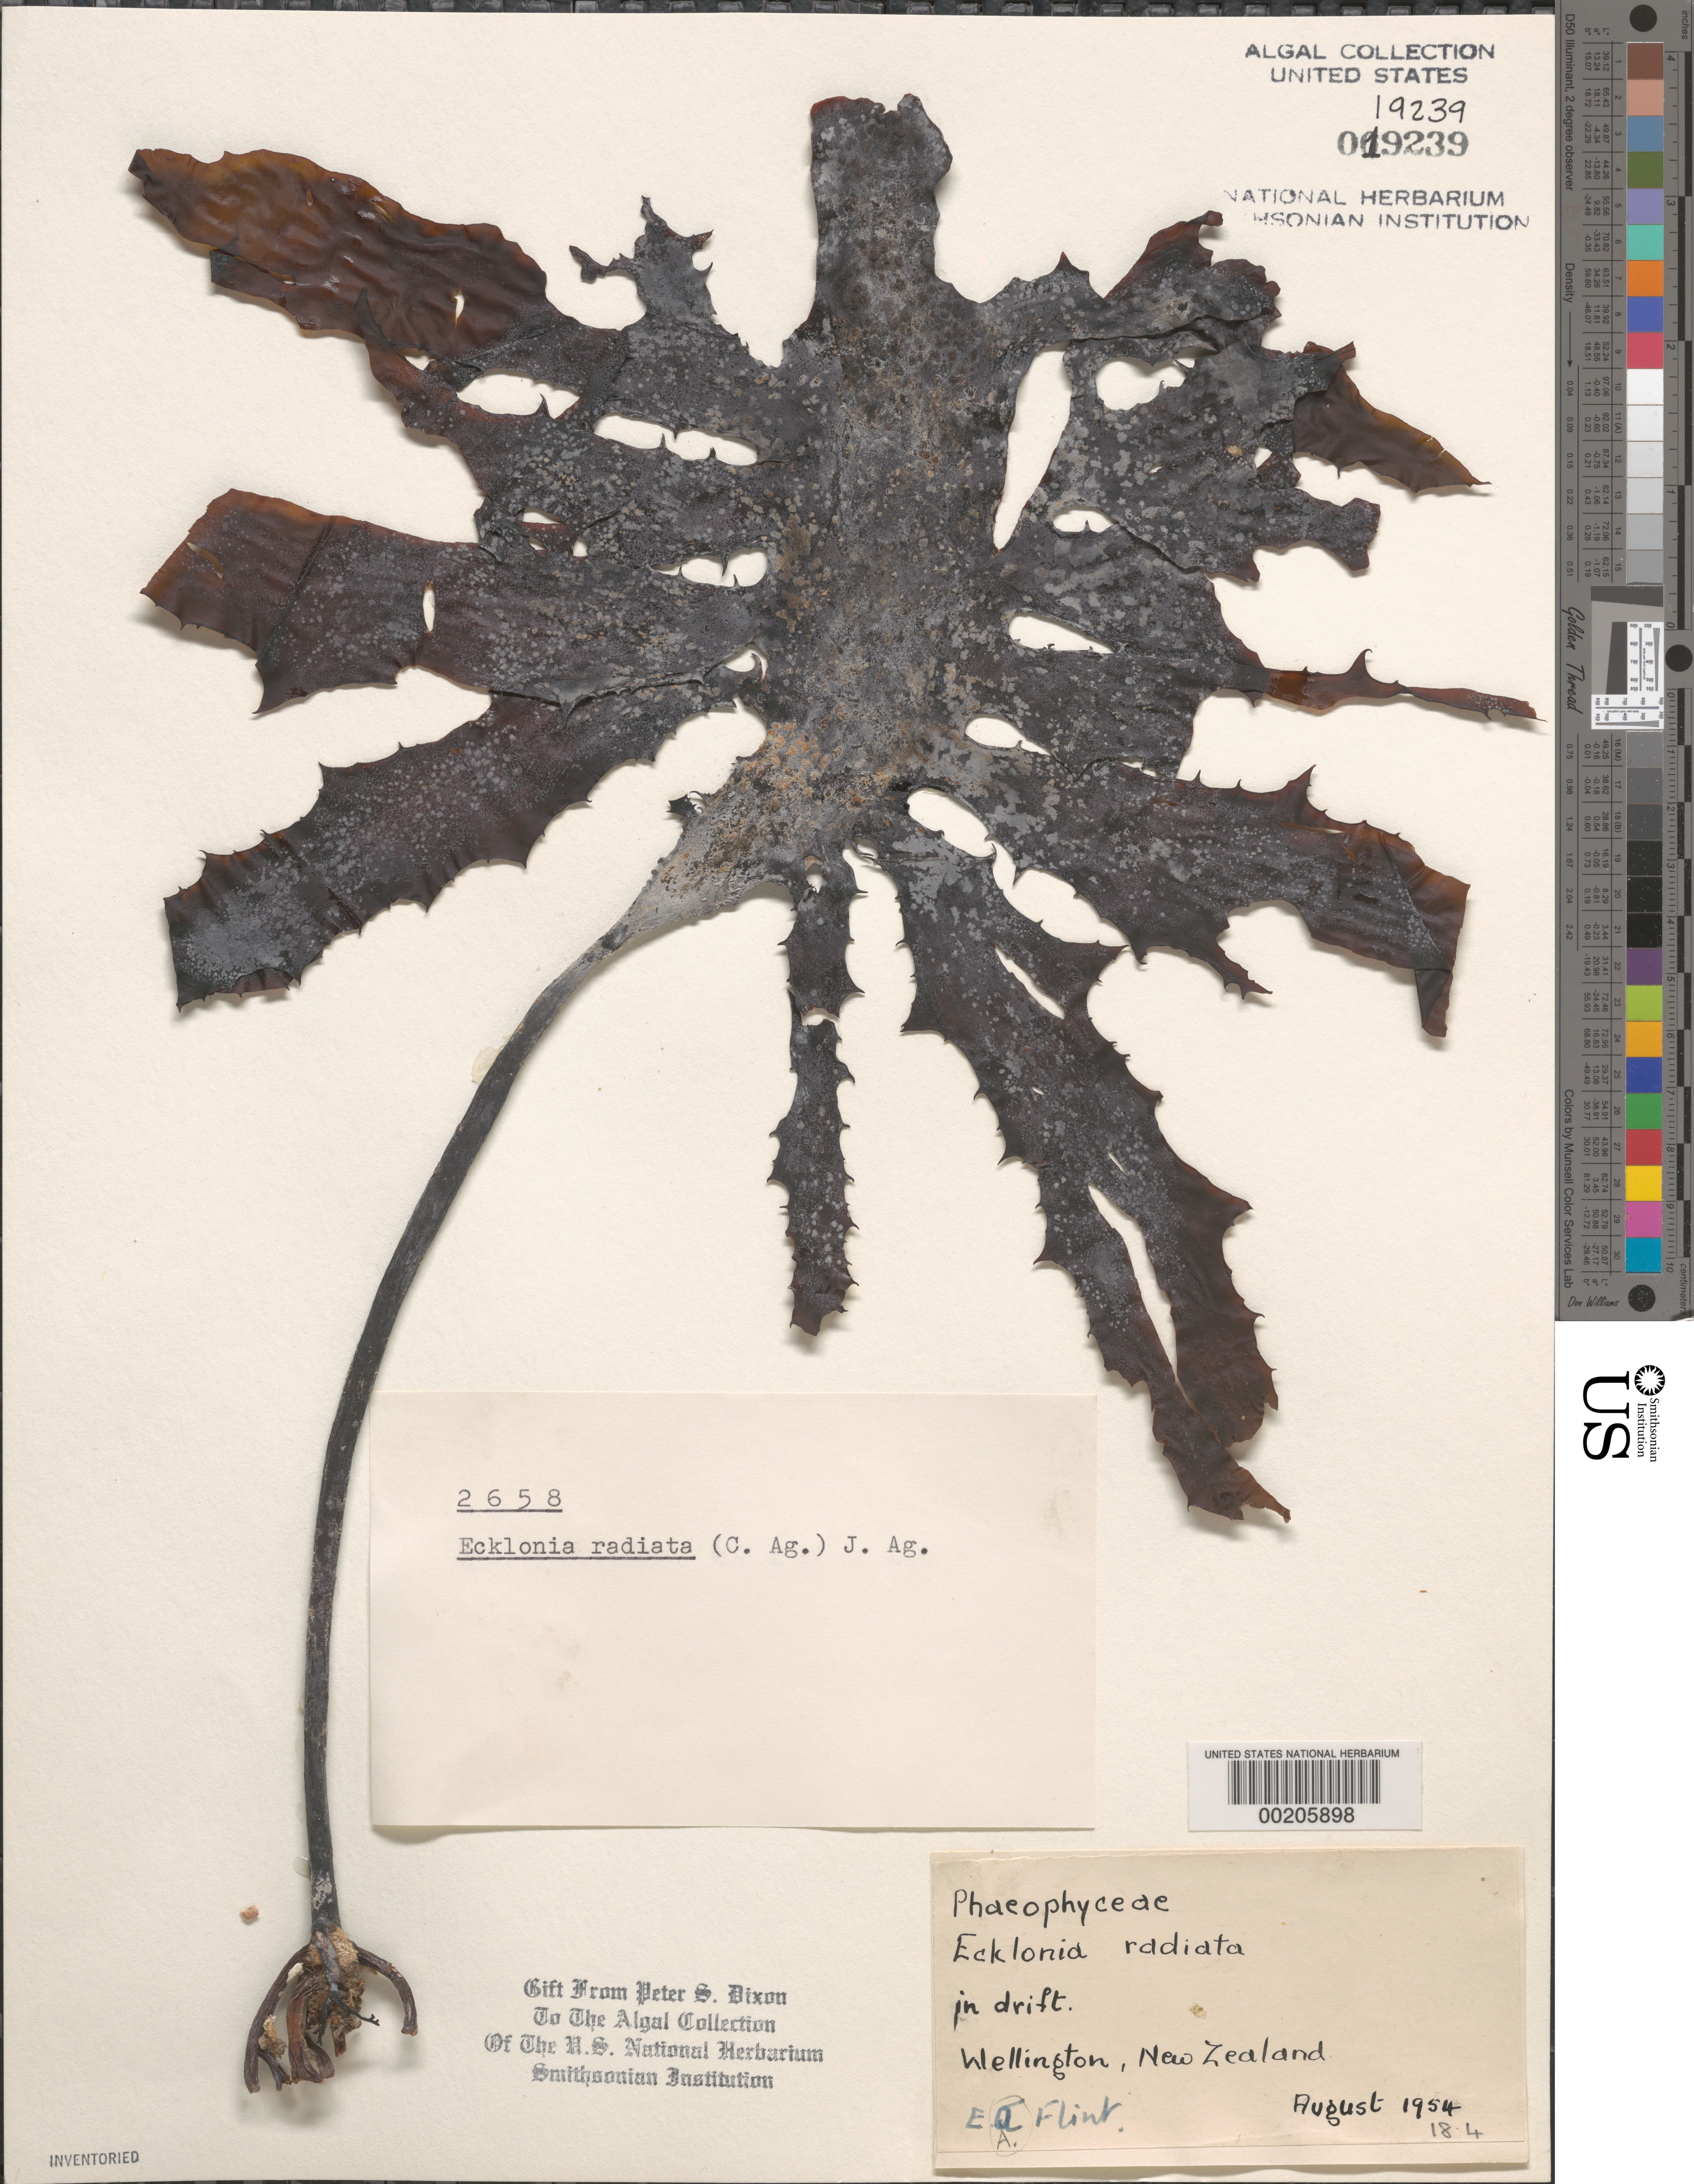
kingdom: Chromista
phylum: Ochrophyta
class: Phaeophyceae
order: Laminariales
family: Lessoniaceae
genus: Ecklonia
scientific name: Ecklonia radiata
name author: (C. Agardh) J. Agardh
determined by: Dixon, P. S.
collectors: E. Flint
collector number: PSD 2658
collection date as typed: Aug 1954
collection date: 1954-08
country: New Zealand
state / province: Wellington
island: North Island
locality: Wellington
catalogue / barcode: US 19239